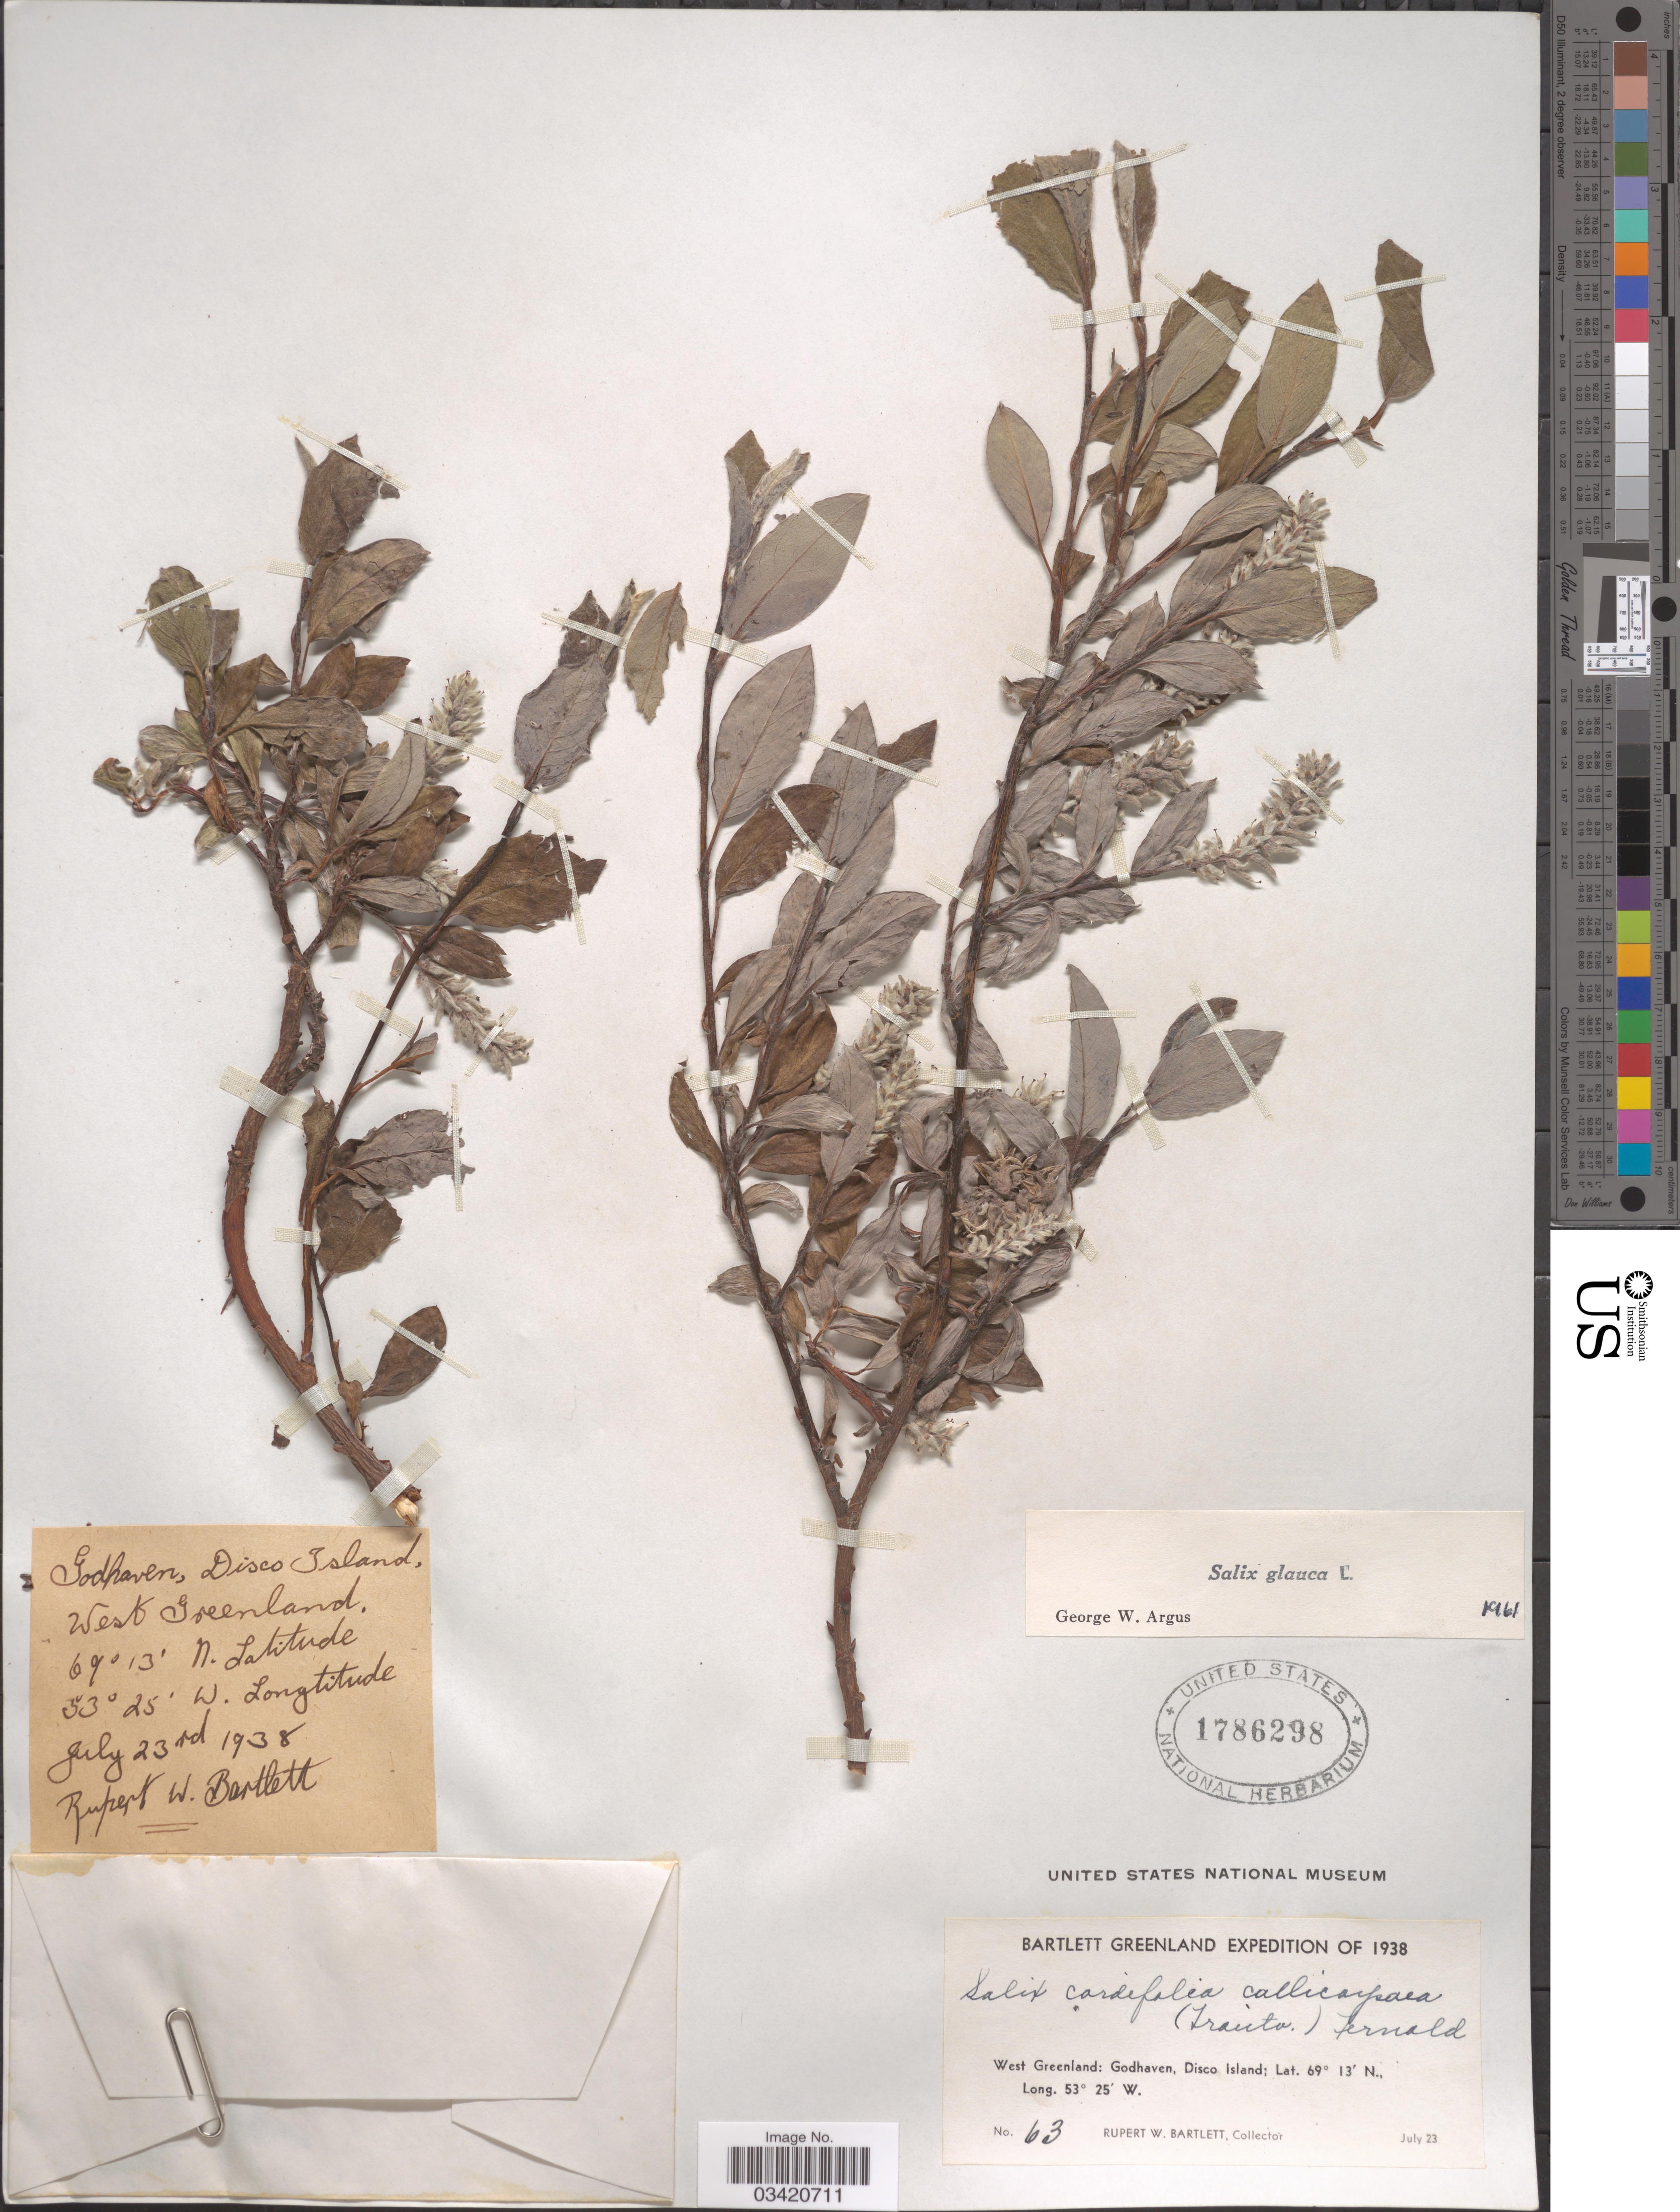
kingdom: Plantae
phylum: Tracheophyta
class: Magnoliopsida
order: Malpighiales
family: Salicaceae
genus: Salix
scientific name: Salix glauca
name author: L.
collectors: R. W. Bartlett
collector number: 63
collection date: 1938-07-23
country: Greenland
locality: West Greenland: Godhaven, Disco Island.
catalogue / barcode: US 1786298